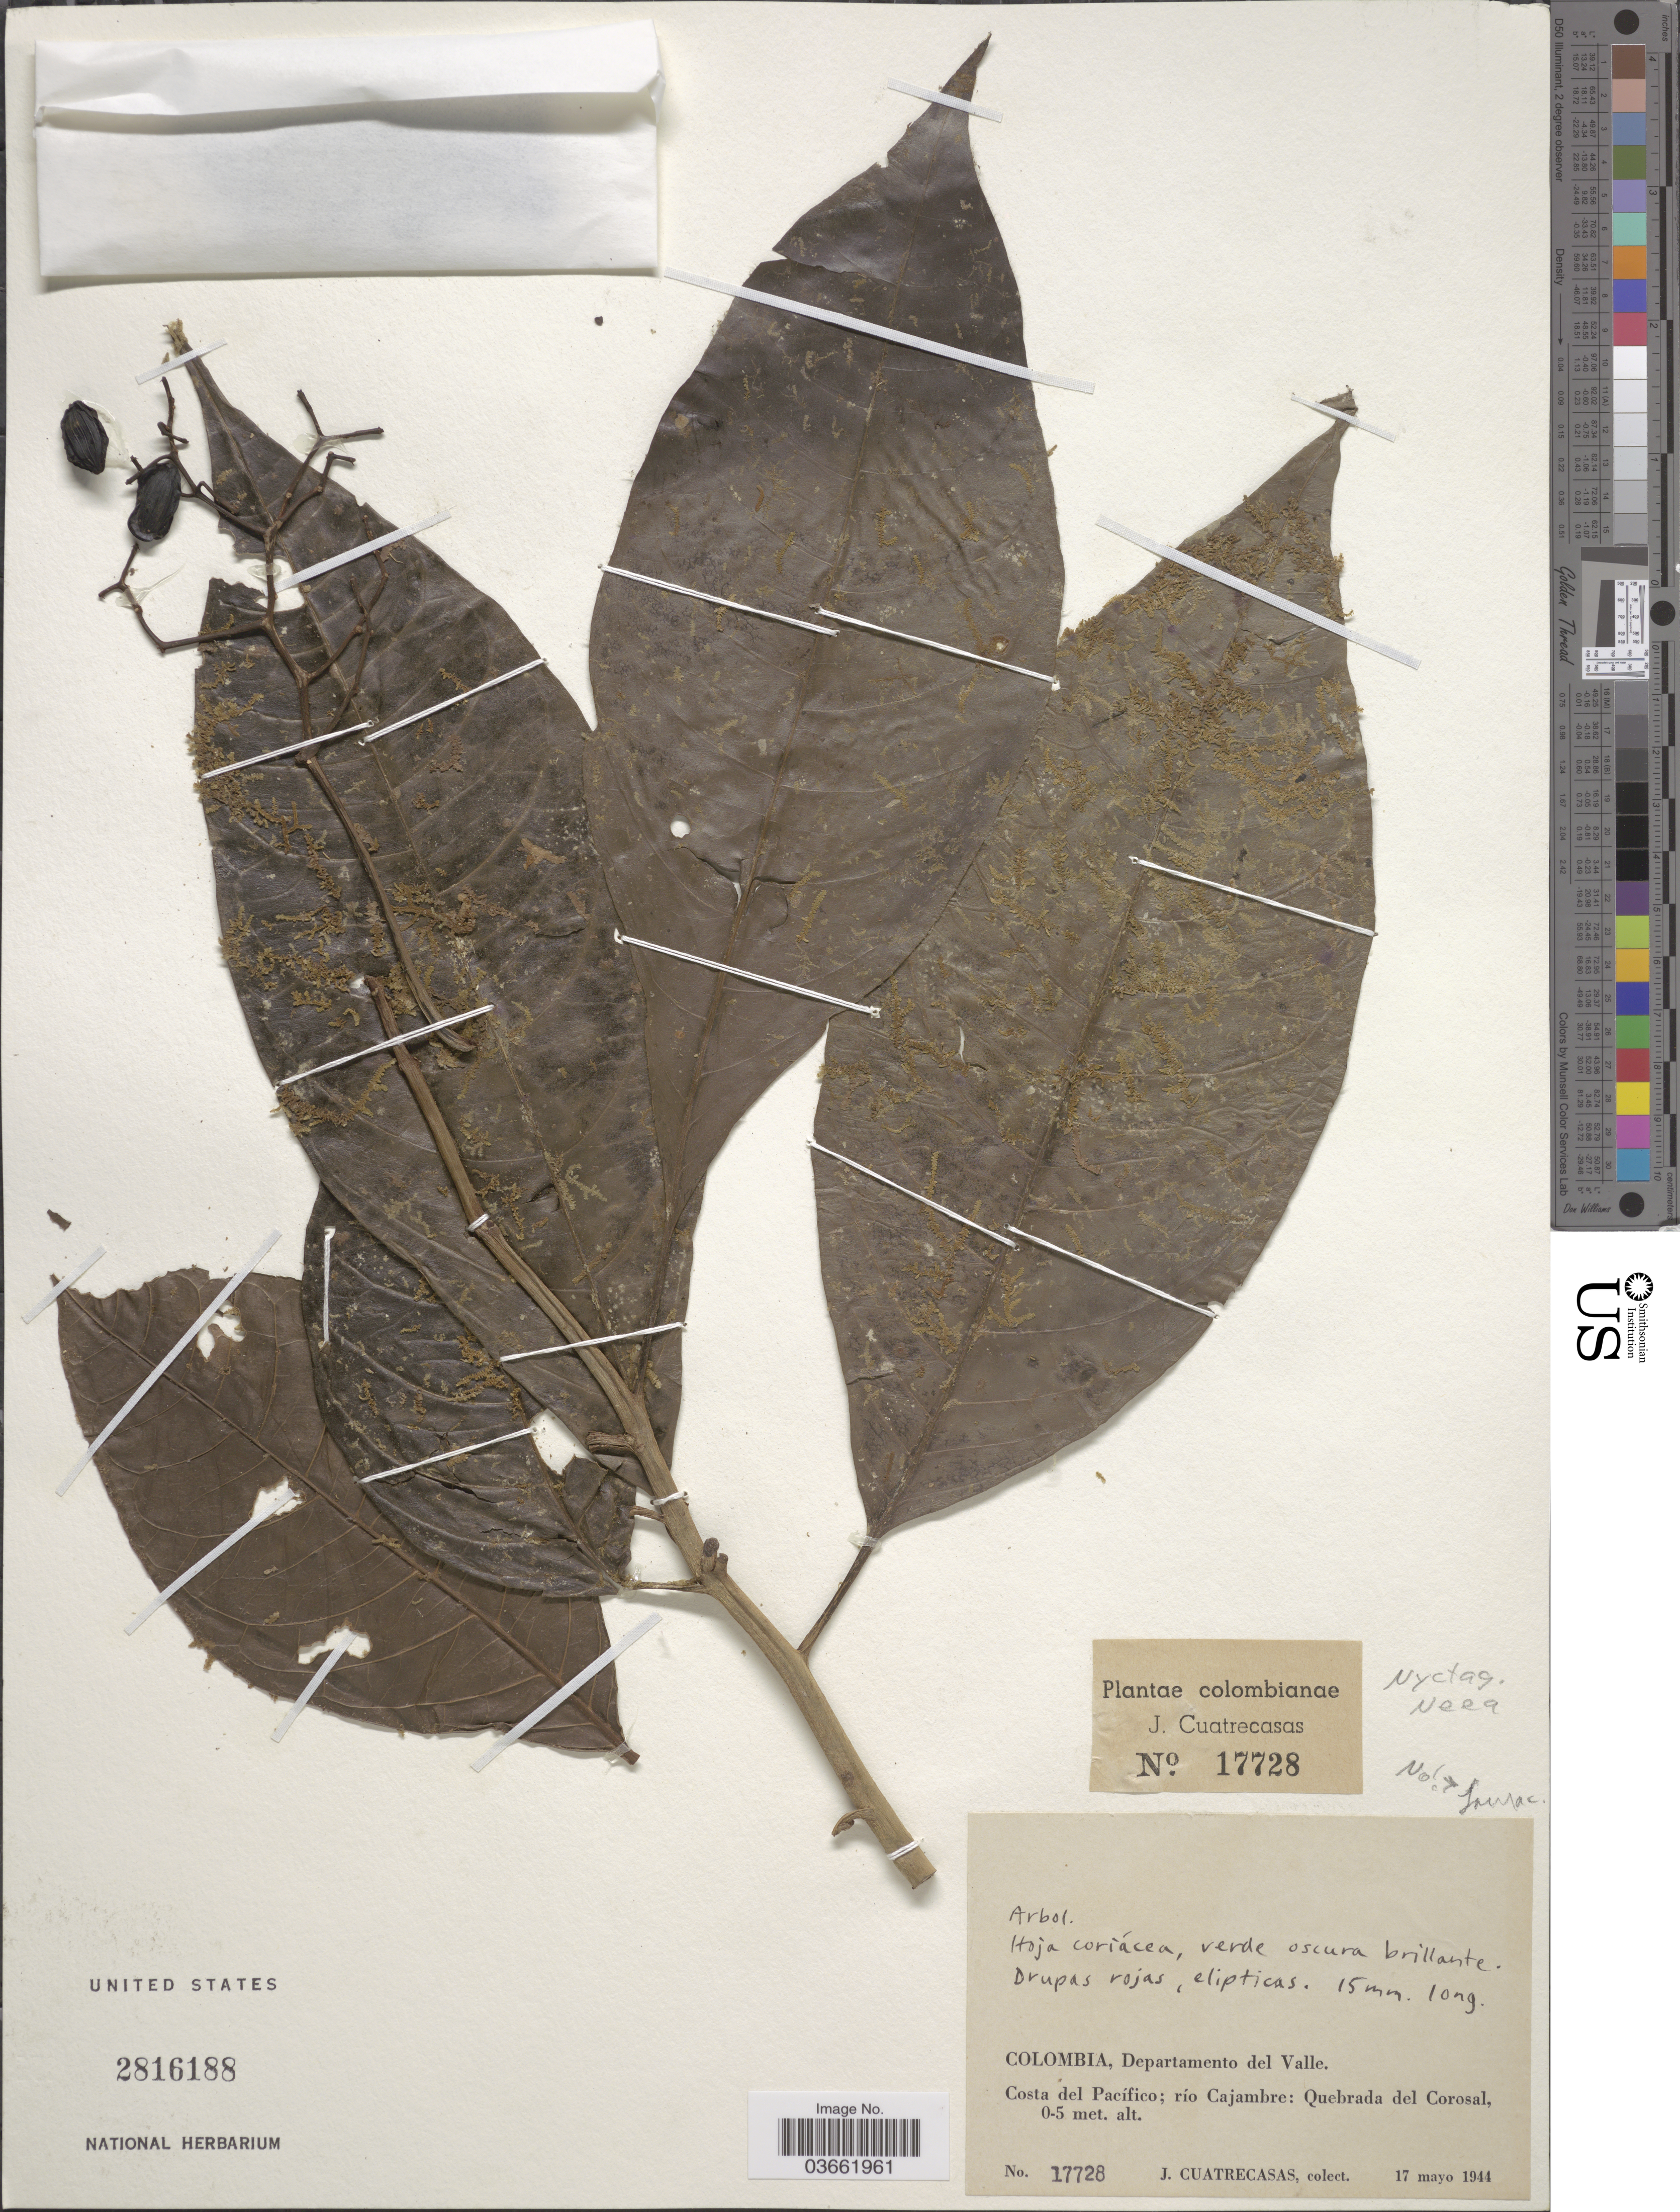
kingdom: Plantae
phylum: Tracheophyta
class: Magnoliopsida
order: Caryophyllales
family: Nyctaginaceae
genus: Neea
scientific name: Neea sp.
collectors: J. Cuatrecasas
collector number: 17728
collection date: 1944-05-17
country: Colombia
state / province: Valle del Cauca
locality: Departamento del Valle. Costa del Pacífico; río Cajambre: Quebrada del Corosal.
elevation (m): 0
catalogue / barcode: US 2816188